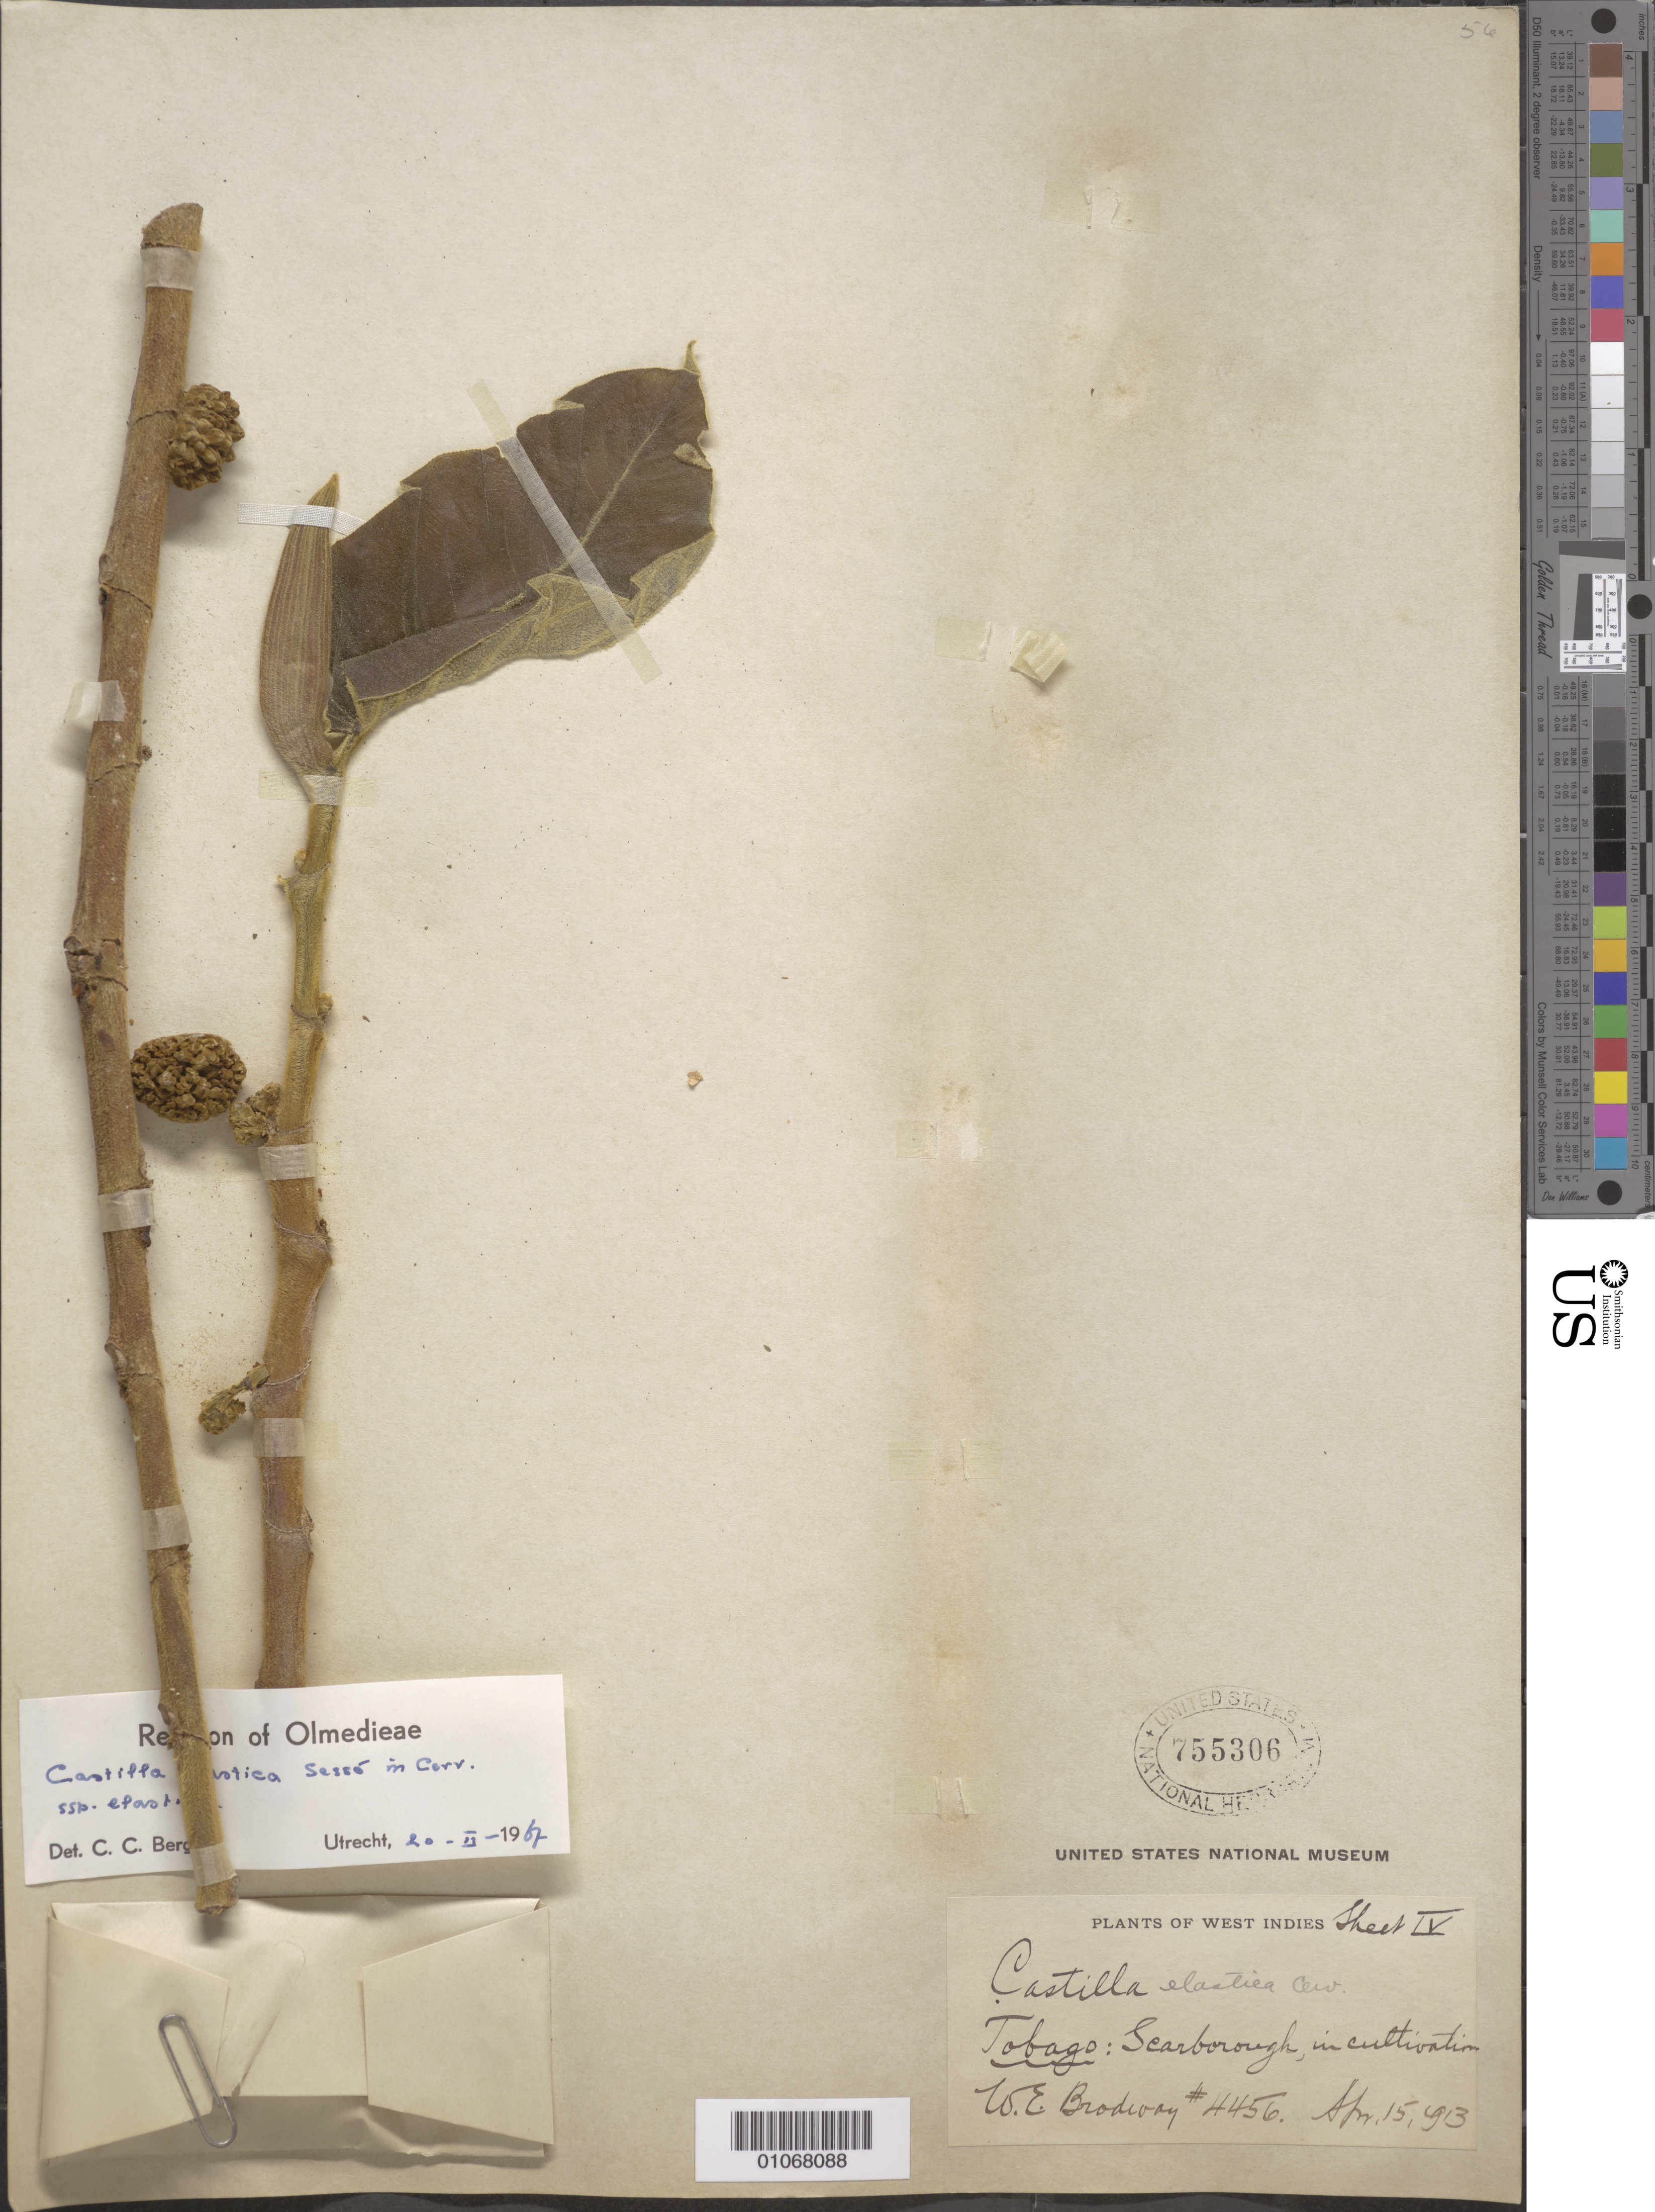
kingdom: Plantae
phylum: Tracheophyta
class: Magnoliopsida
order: Rosales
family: Moraceae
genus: Castilla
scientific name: Castilla elastica subsp. elastica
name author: Sessé ex Cerv.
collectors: W. E. Broadway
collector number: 4456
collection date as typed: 15 Apr 1913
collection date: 1913-04-15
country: Trinidad and Tobago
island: Tobago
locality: Searborough.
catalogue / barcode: US 755306